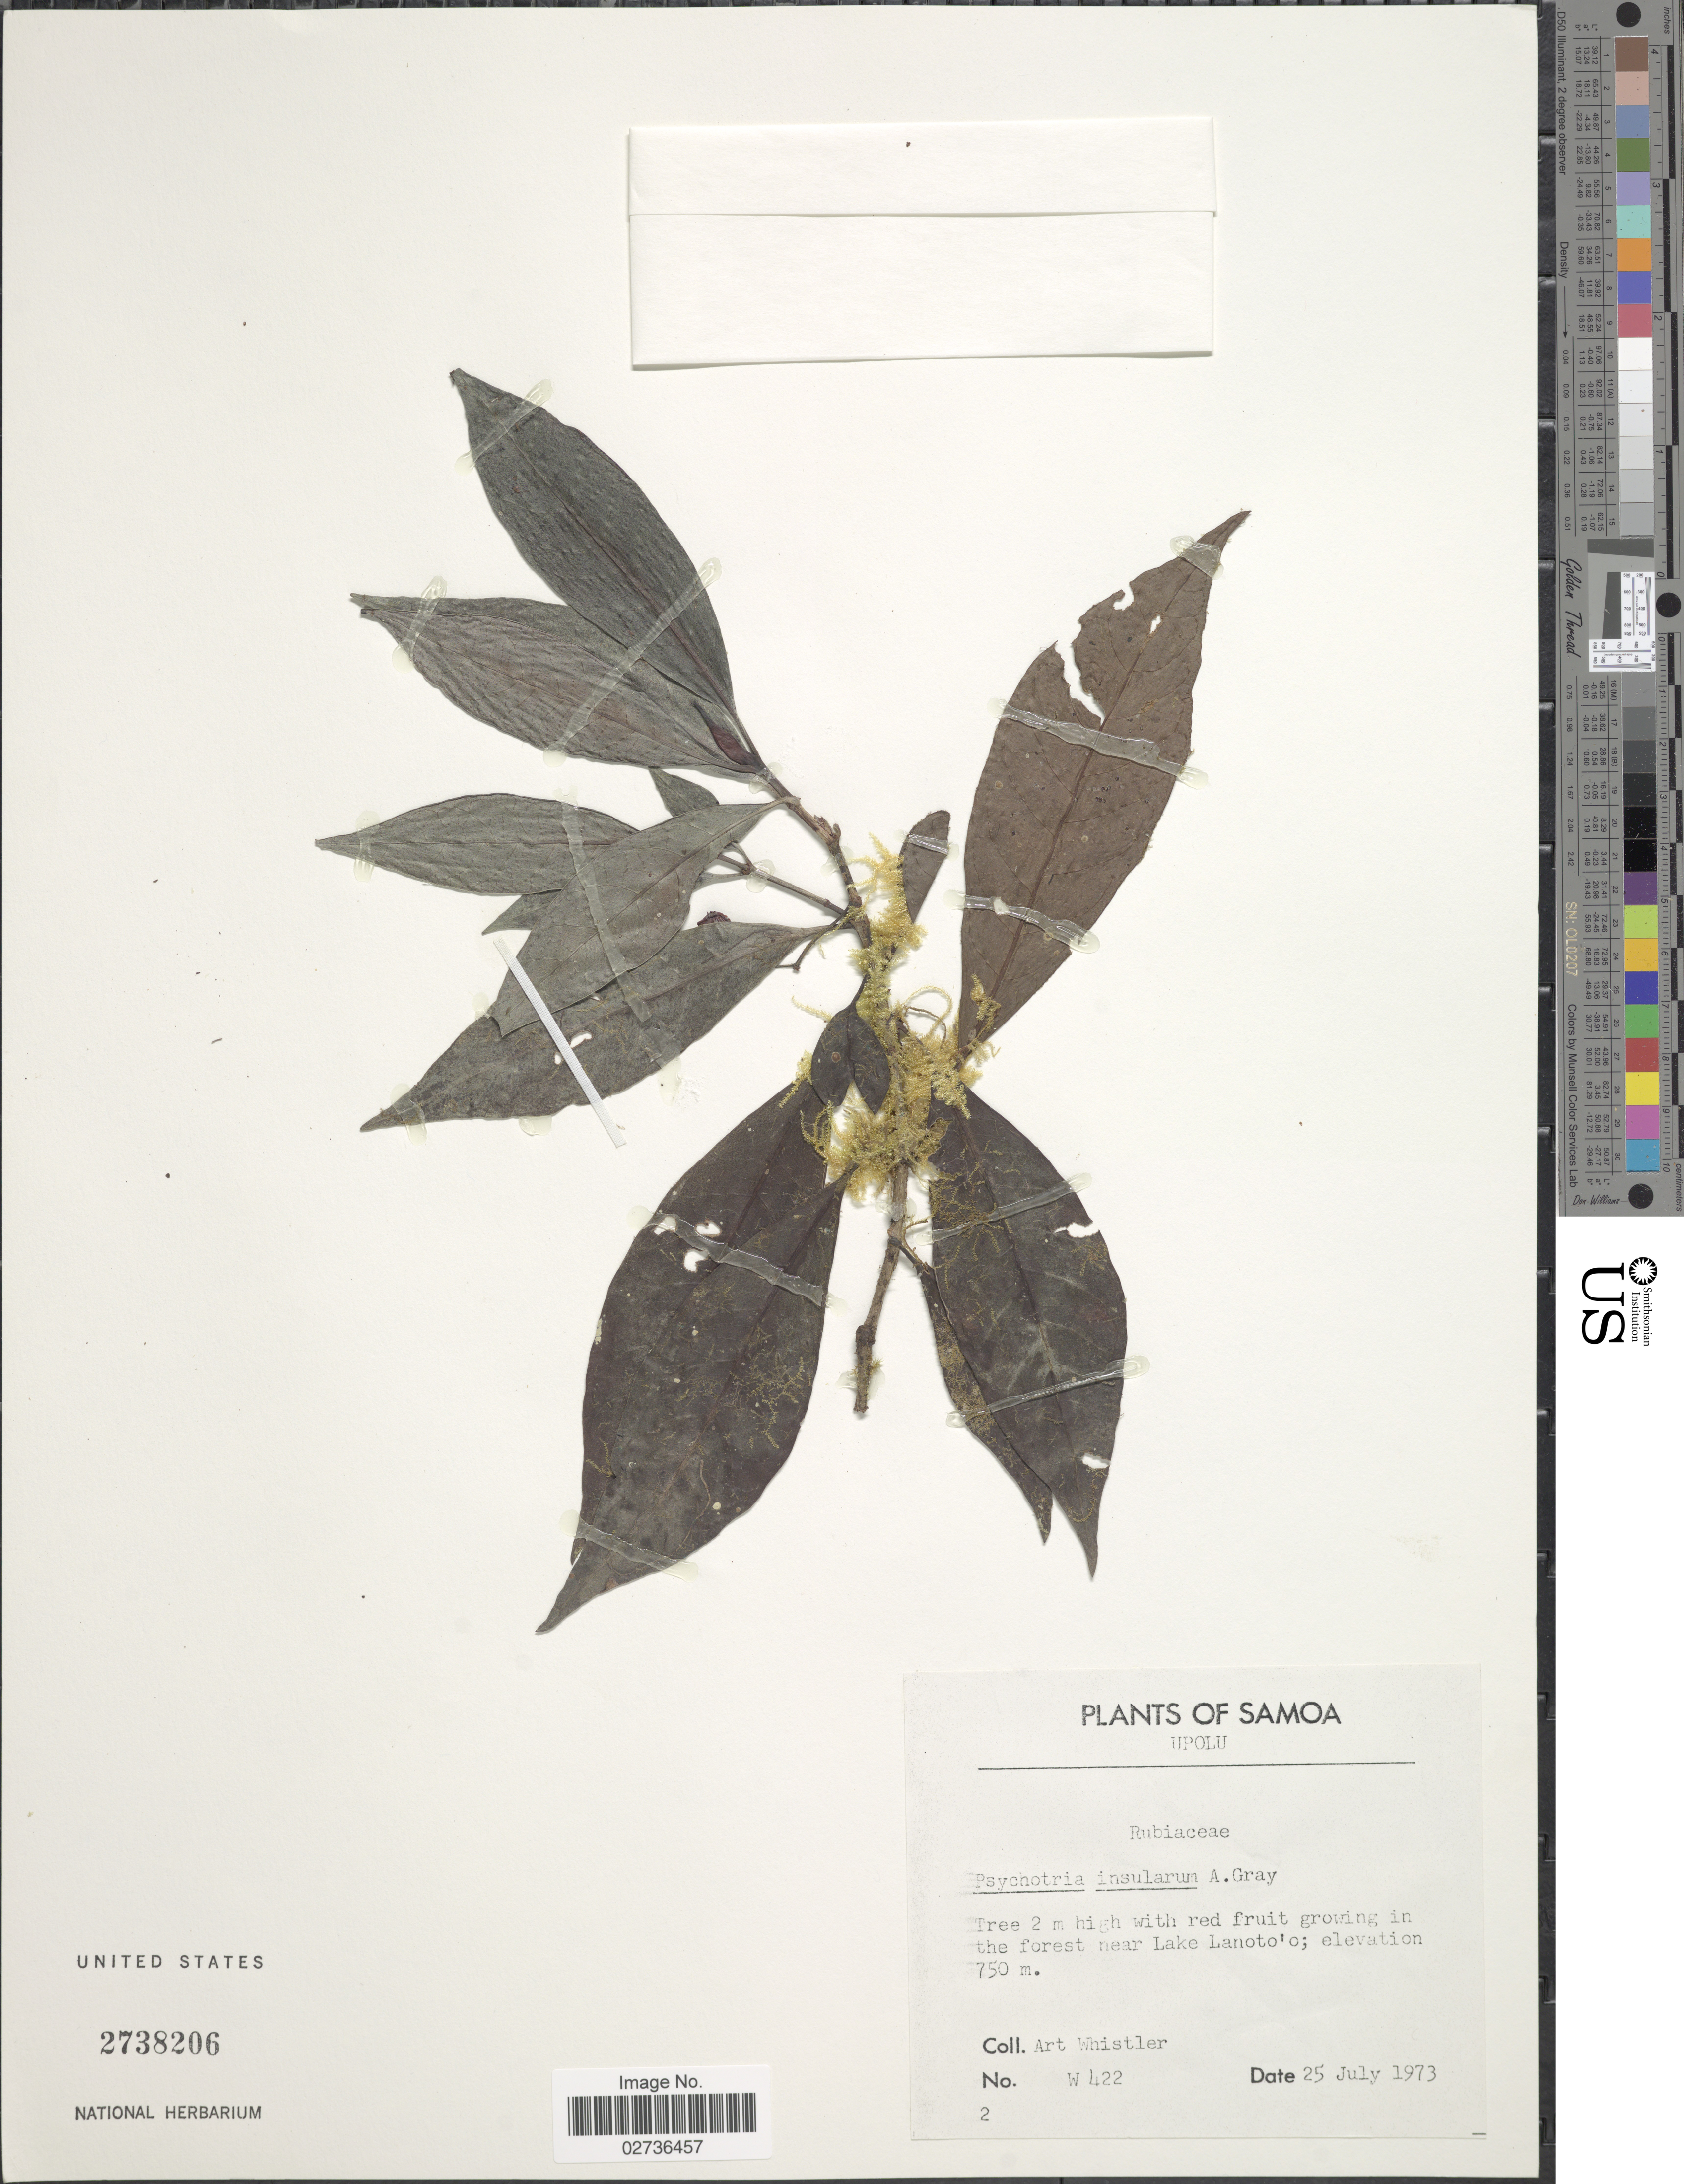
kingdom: Plantae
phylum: Tracheophyta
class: Magnoliopsida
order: Gentianales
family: Rubiaceae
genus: Psychotria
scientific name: Psychotria insularum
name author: A. Gray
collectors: A. Whistler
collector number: W 422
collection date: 1973-07-25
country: Samoa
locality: Samoa, Upolu, on the forest near Lake Lanoto' o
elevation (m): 750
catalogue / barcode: US 2738206